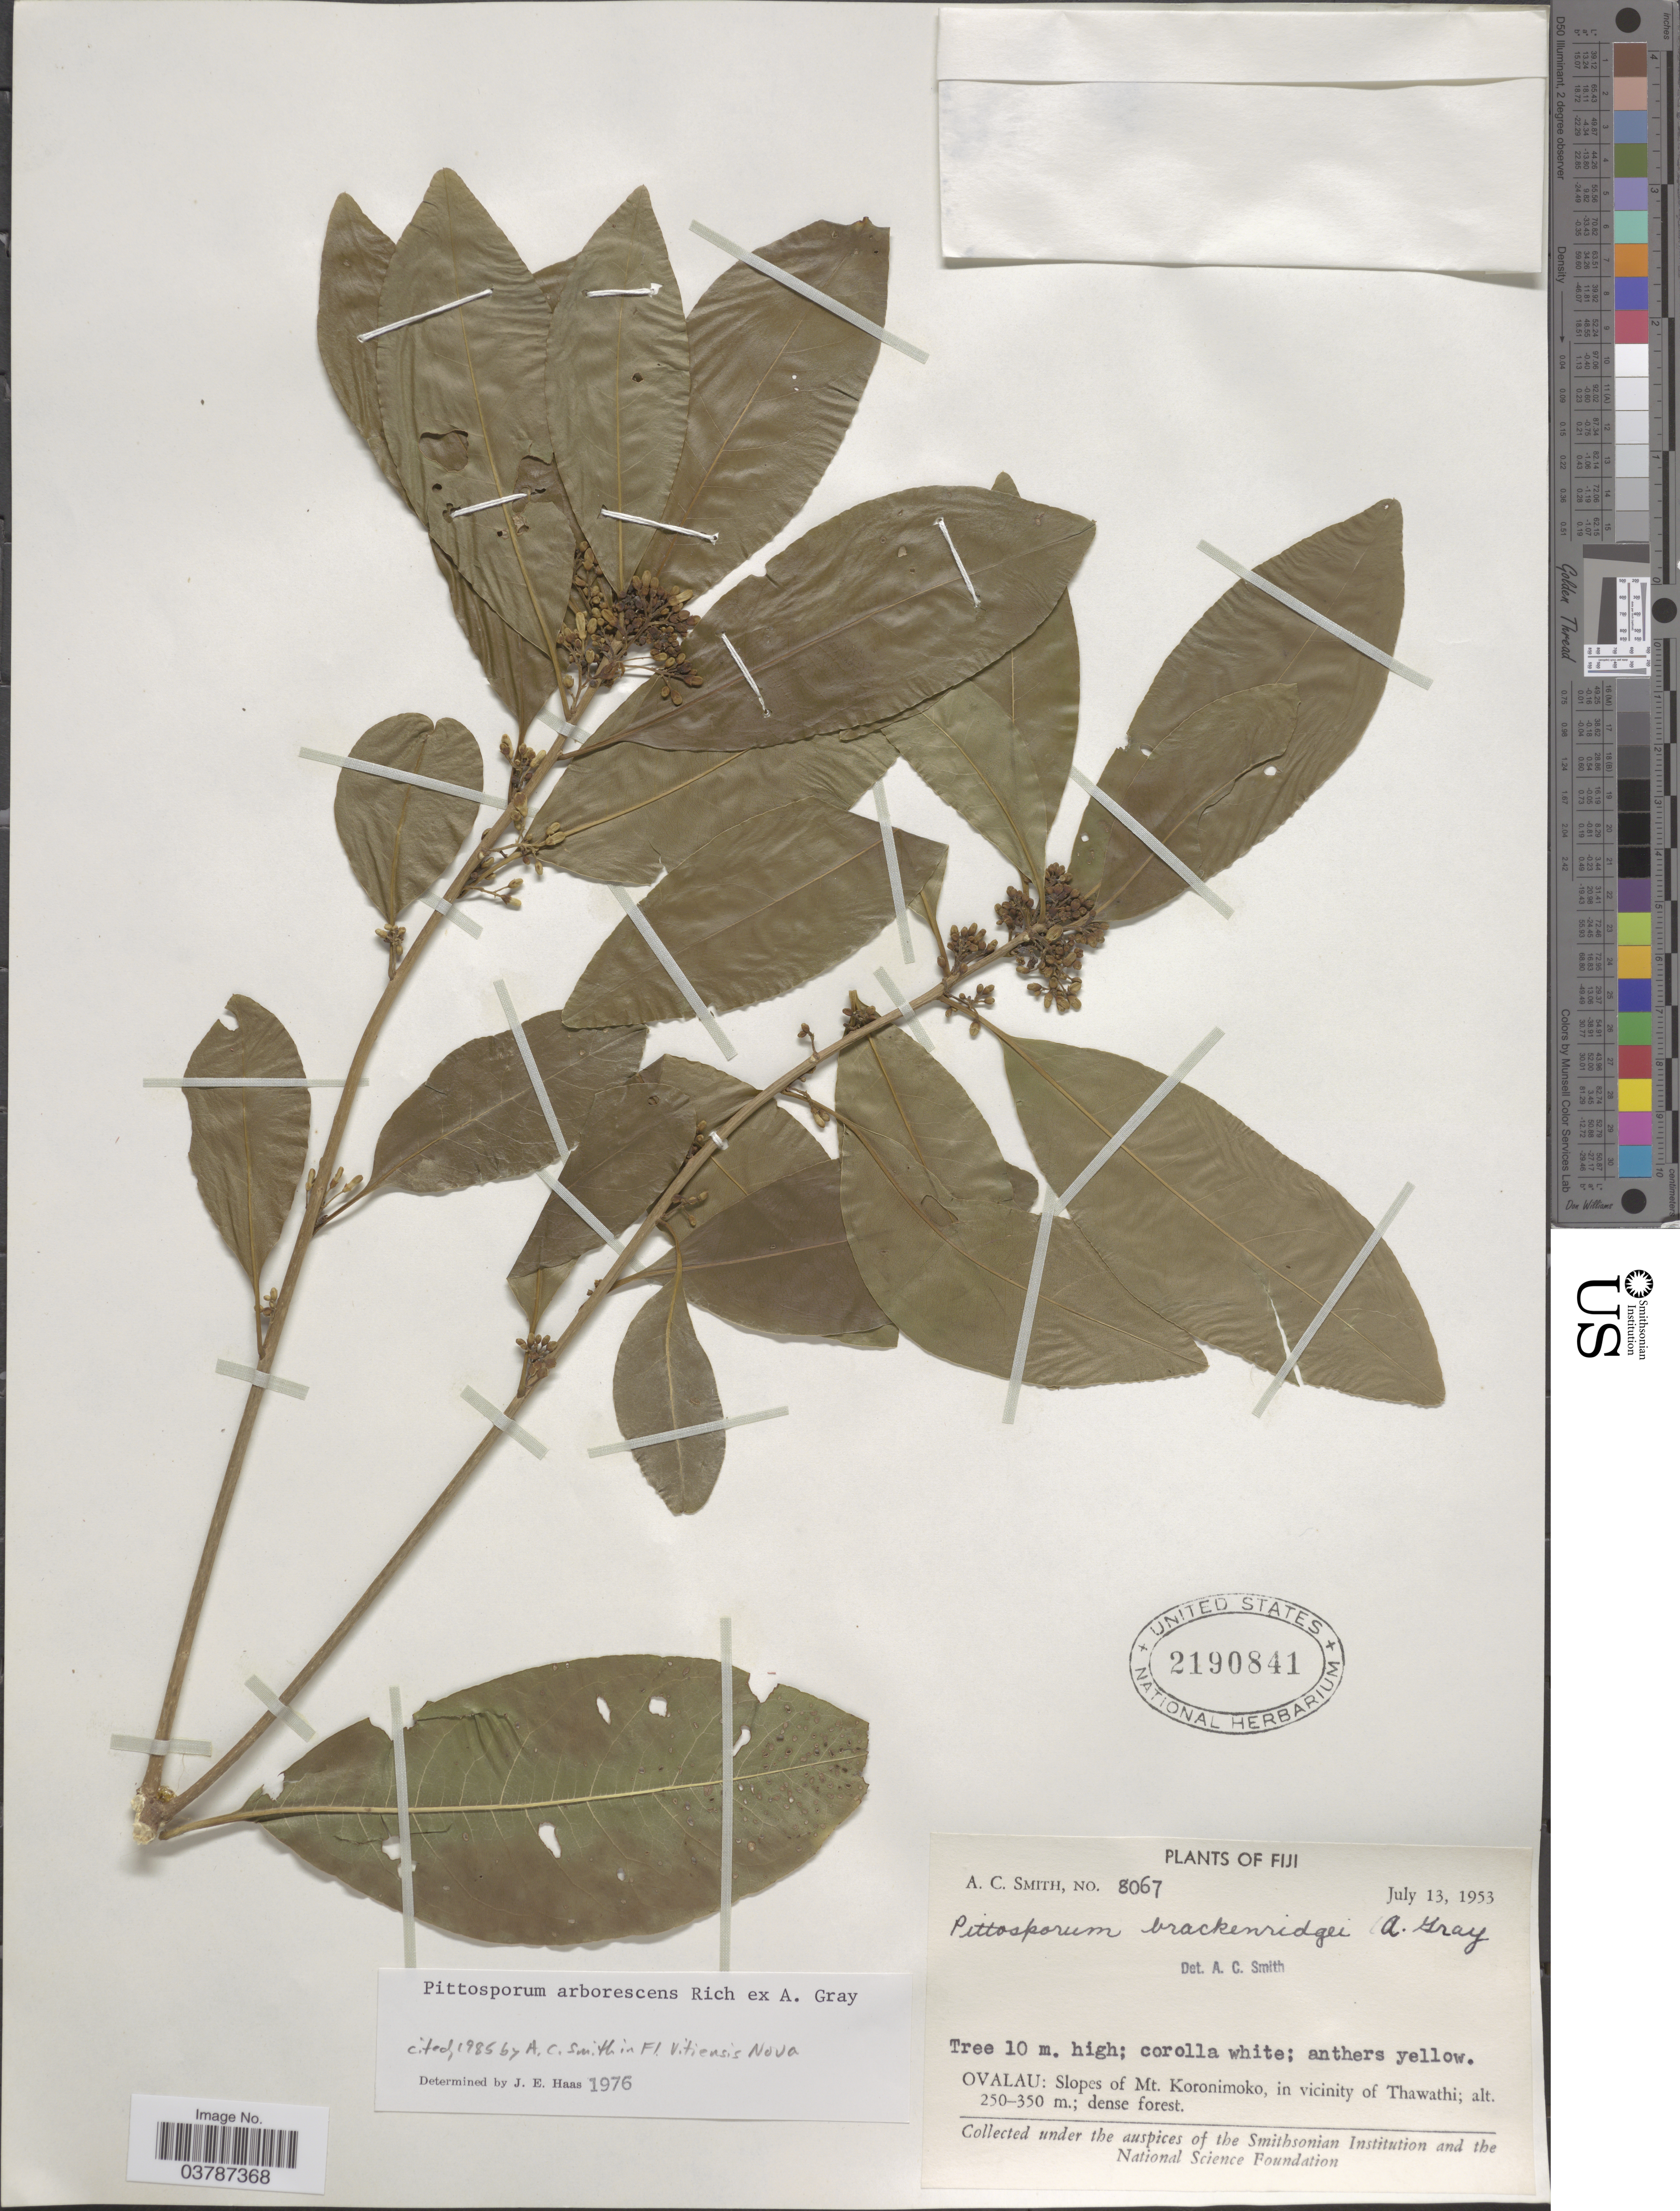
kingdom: Plantae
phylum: Tracheophyta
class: Magnoliopsida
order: Apiales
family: Pittosporaceae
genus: Pittosporum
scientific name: Pittosporum arborescens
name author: Rich. ex A. Gray in Wilkes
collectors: A. C. Smith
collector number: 8067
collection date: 1953-07-13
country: Fiji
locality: Ovalau: Slopes of Mt. Koronimoko, in vicinity of Thawathi.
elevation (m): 250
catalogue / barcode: US 2190841